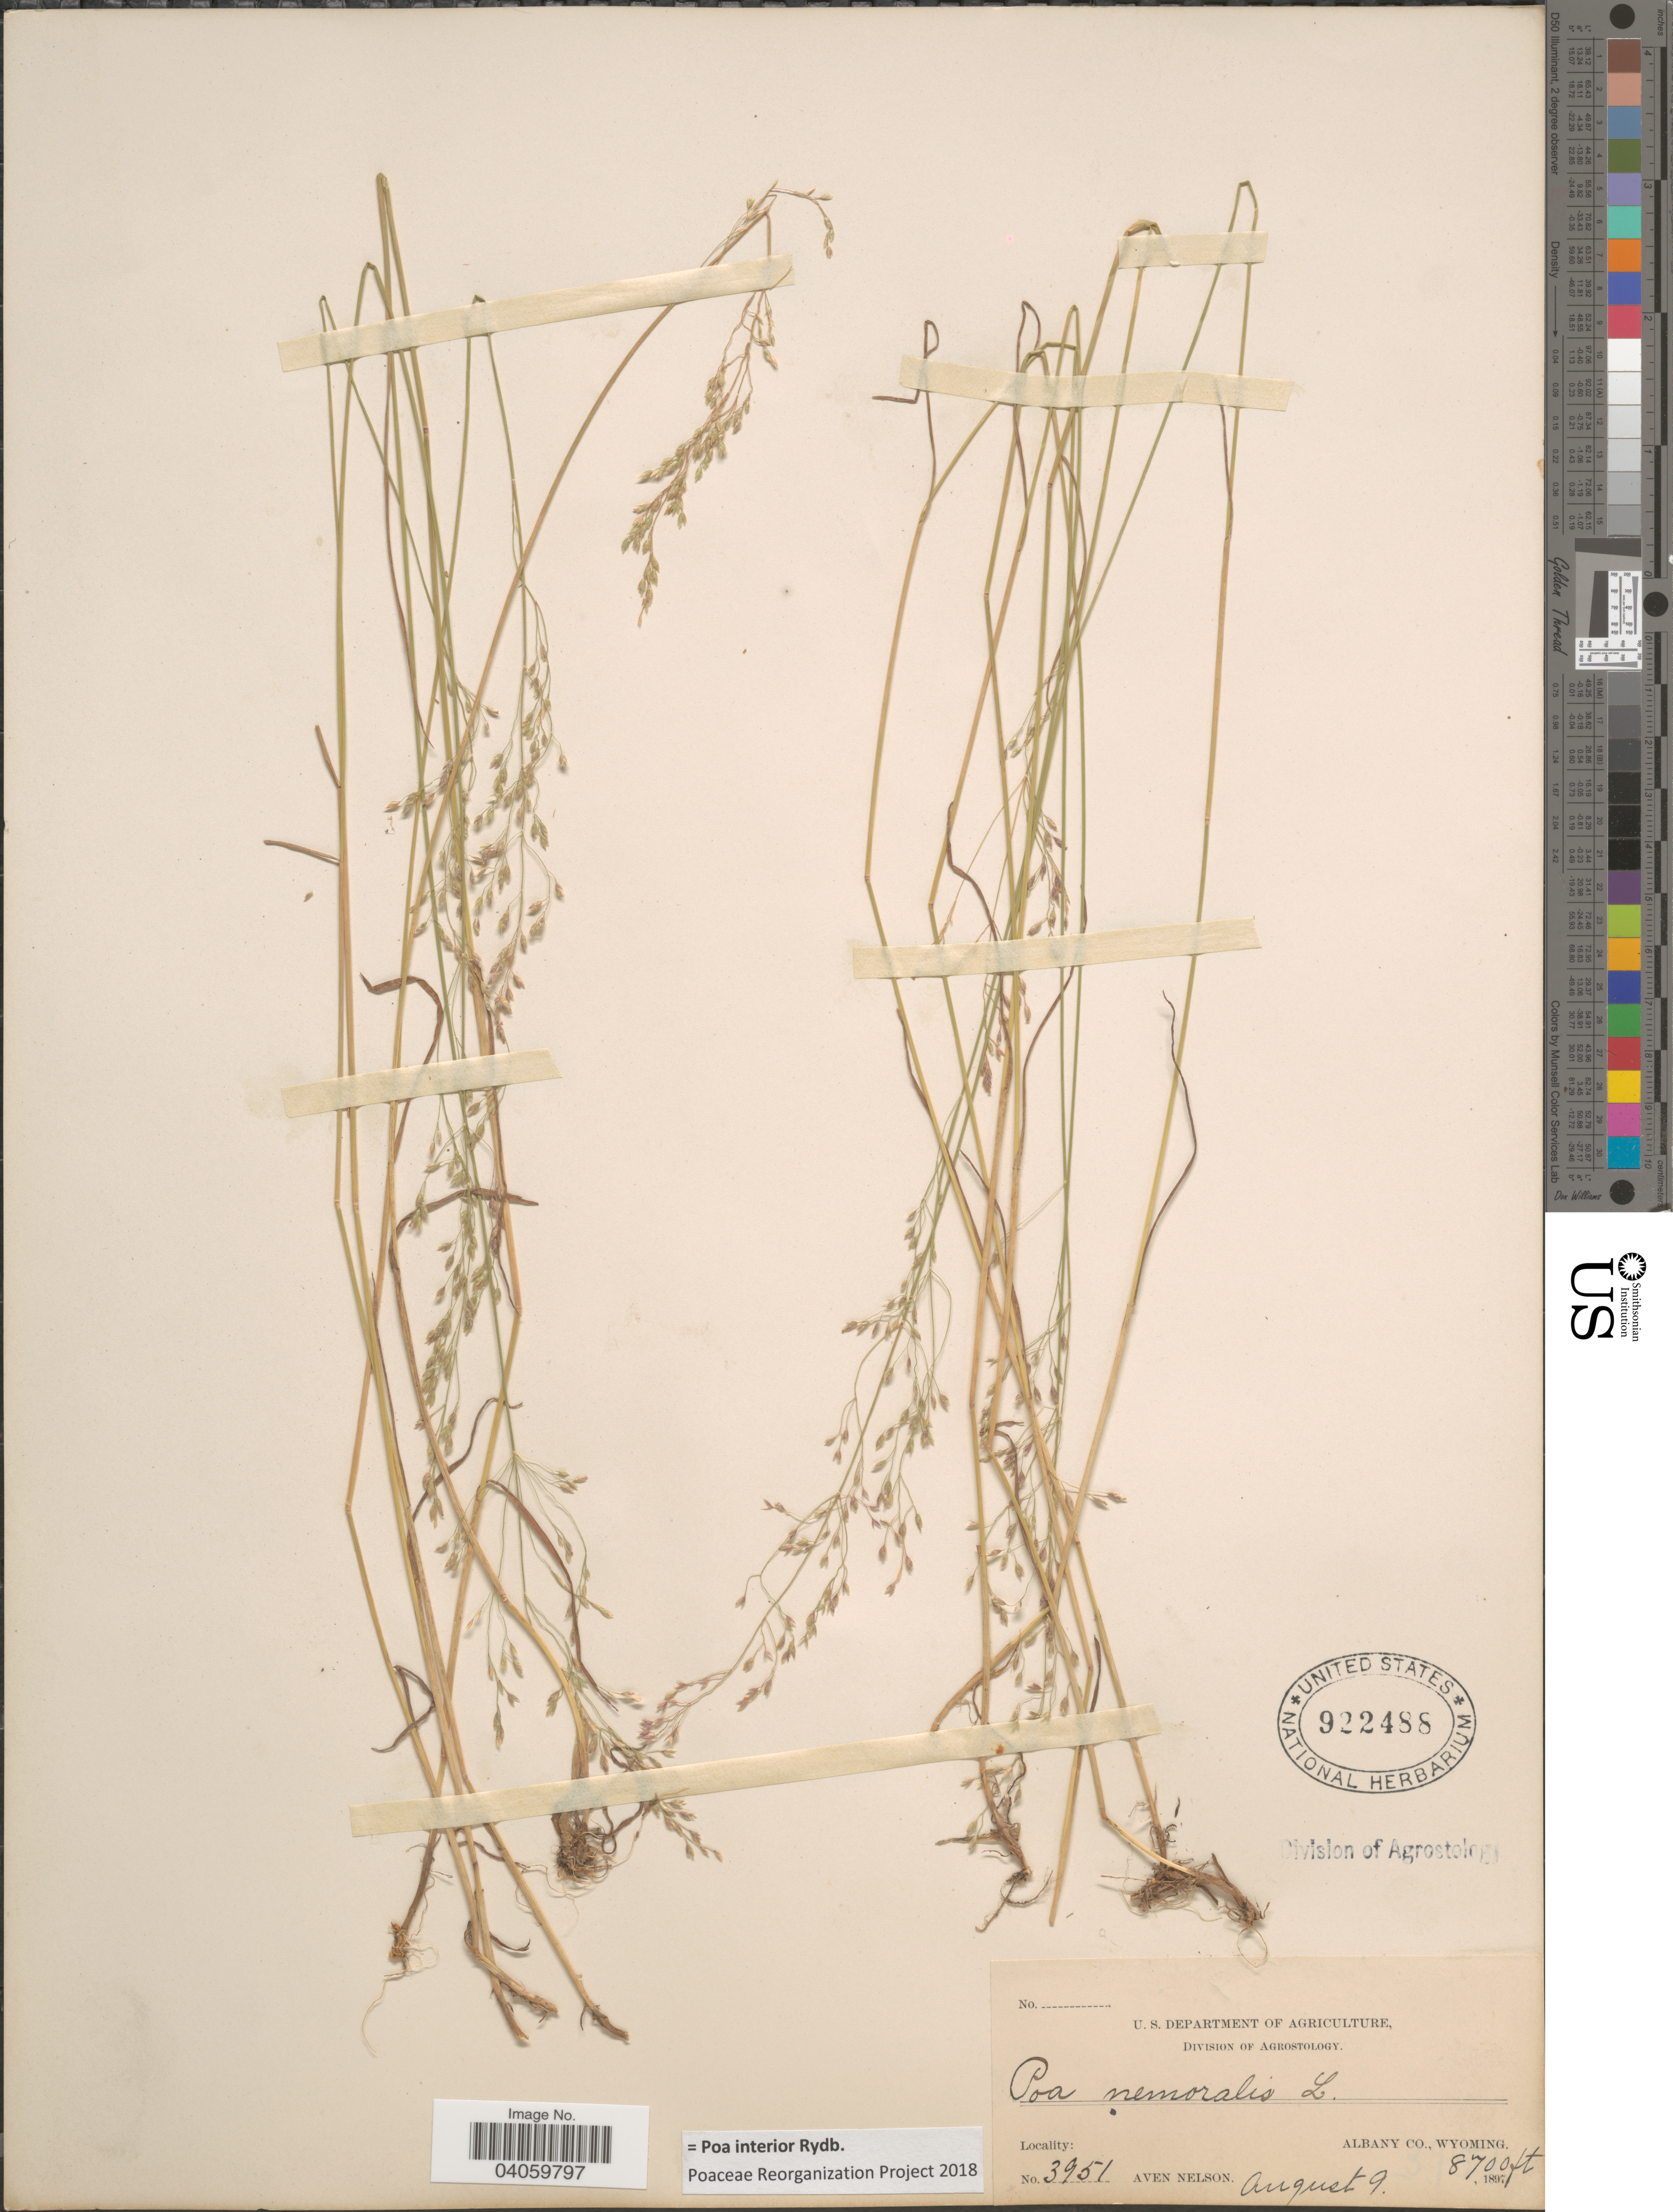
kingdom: Plantae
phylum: Tracheophyta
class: Liliopsida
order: Poales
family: Poaceae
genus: Poa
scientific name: Poa interior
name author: Rydb.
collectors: A. Nelson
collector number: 3951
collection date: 1897-08-09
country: United States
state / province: Wyoming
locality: Albany Co.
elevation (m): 2652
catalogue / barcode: US 922488